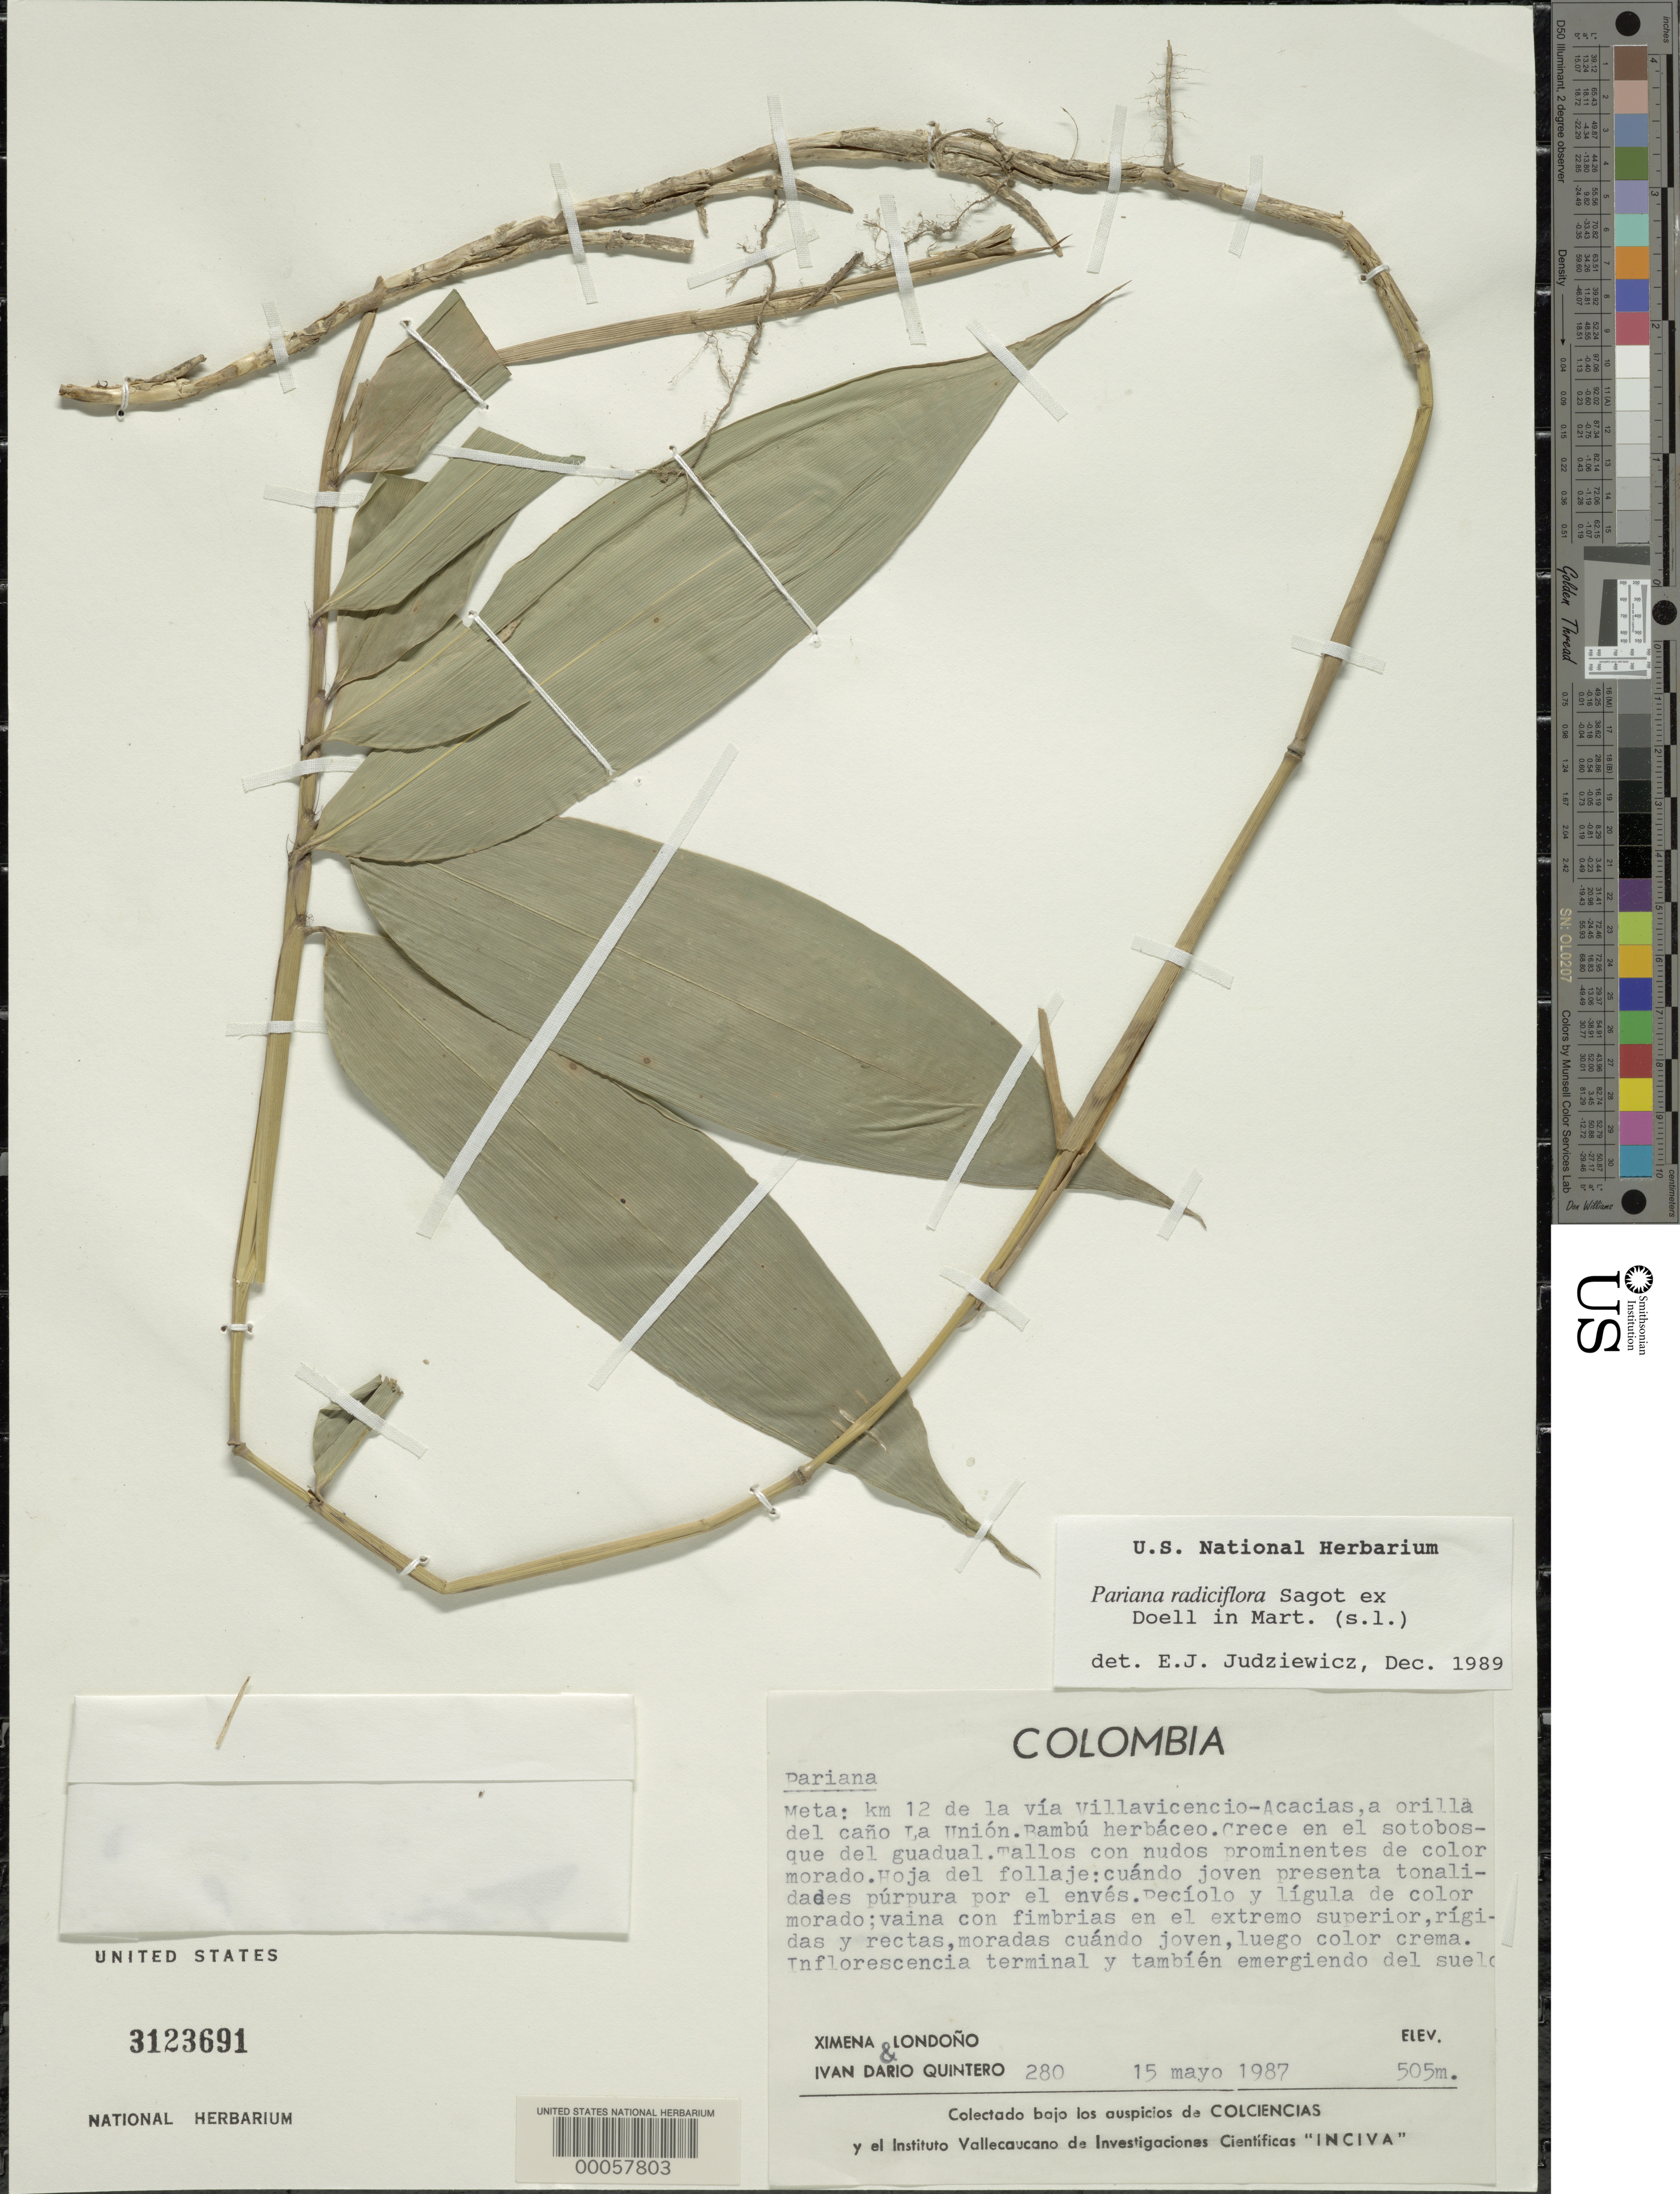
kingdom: Plantae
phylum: Tracheophyta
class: Liliopsida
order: Poales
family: Poaceae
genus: Pariana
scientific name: Pariana sp.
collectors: X. Londoño & I. Quintero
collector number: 280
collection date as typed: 15 May 1987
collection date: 1987-05-15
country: Colombia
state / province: Meta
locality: Km 12 of the Villa Vicecio-Acacias road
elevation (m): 505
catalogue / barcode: US 3123691